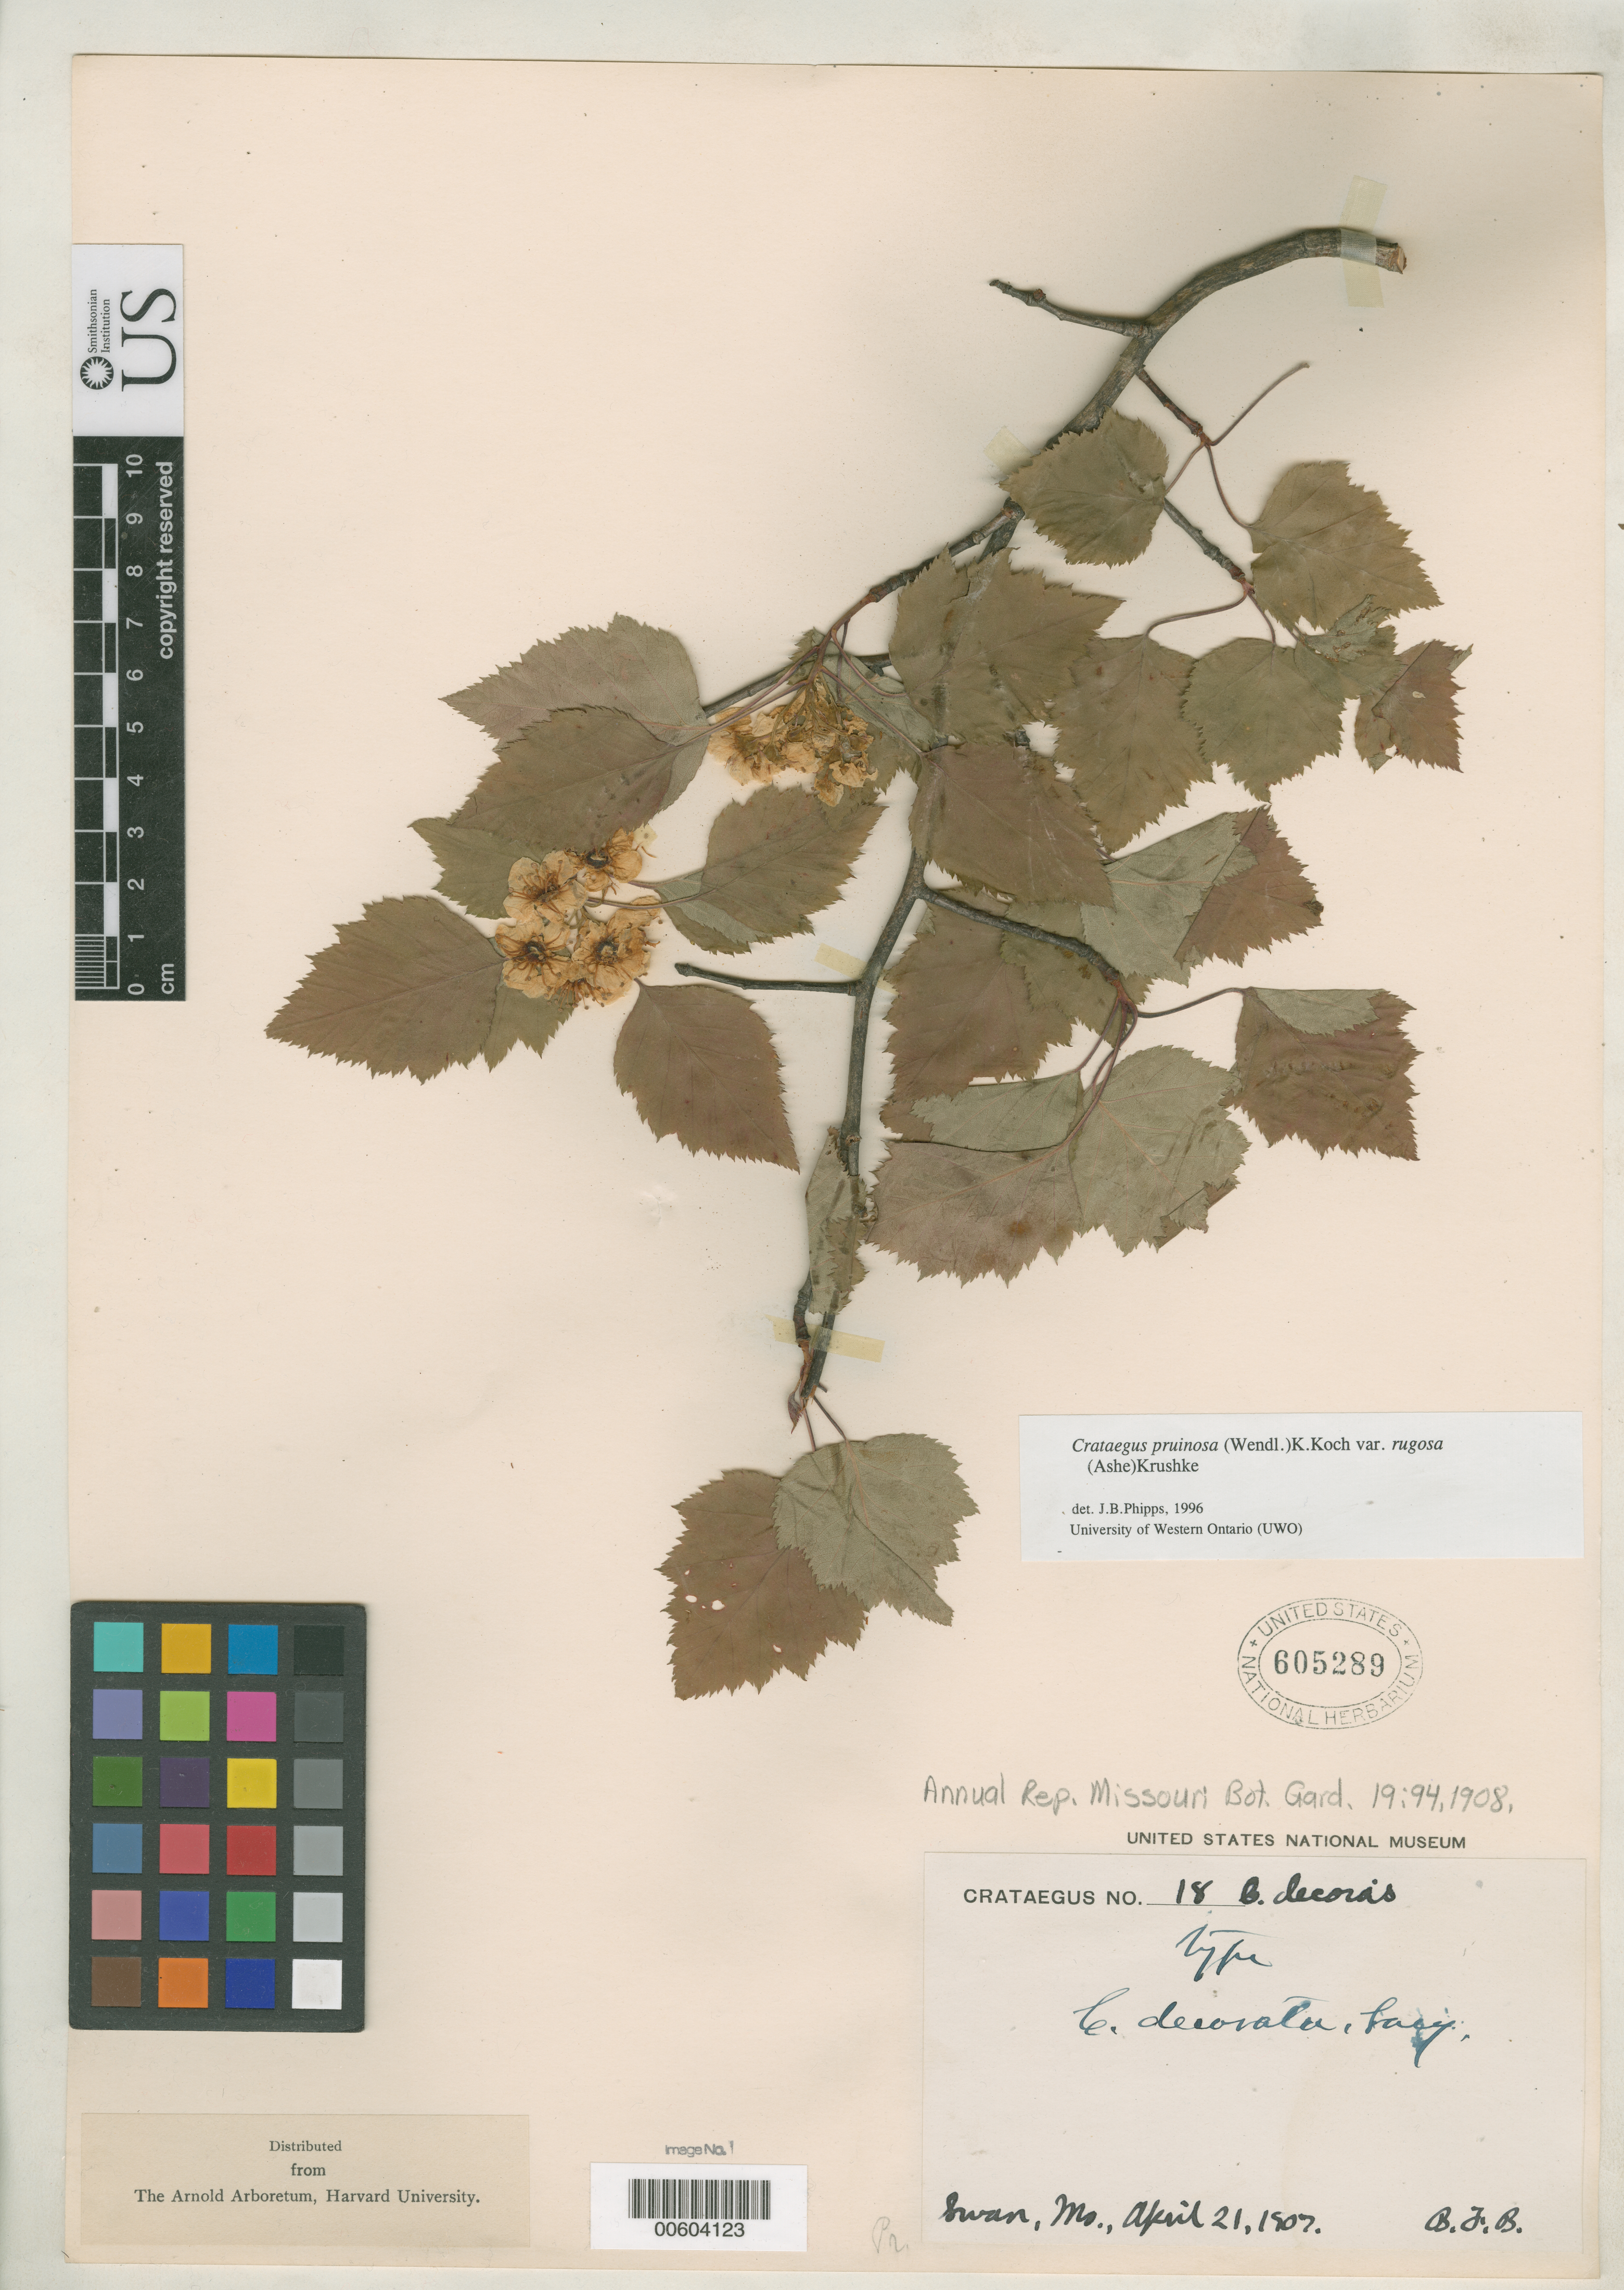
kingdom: Plantae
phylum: Tracheophyta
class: Magnoliopsida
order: Rosales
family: Rosaceae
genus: Crataegus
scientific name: Crataegus decorata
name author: Sarg.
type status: Isotype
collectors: B. F. Bush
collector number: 18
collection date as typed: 21 Apr 1907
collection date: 1907-04-21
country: United States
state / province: Missouri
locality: Swan.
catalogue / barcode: US 605289